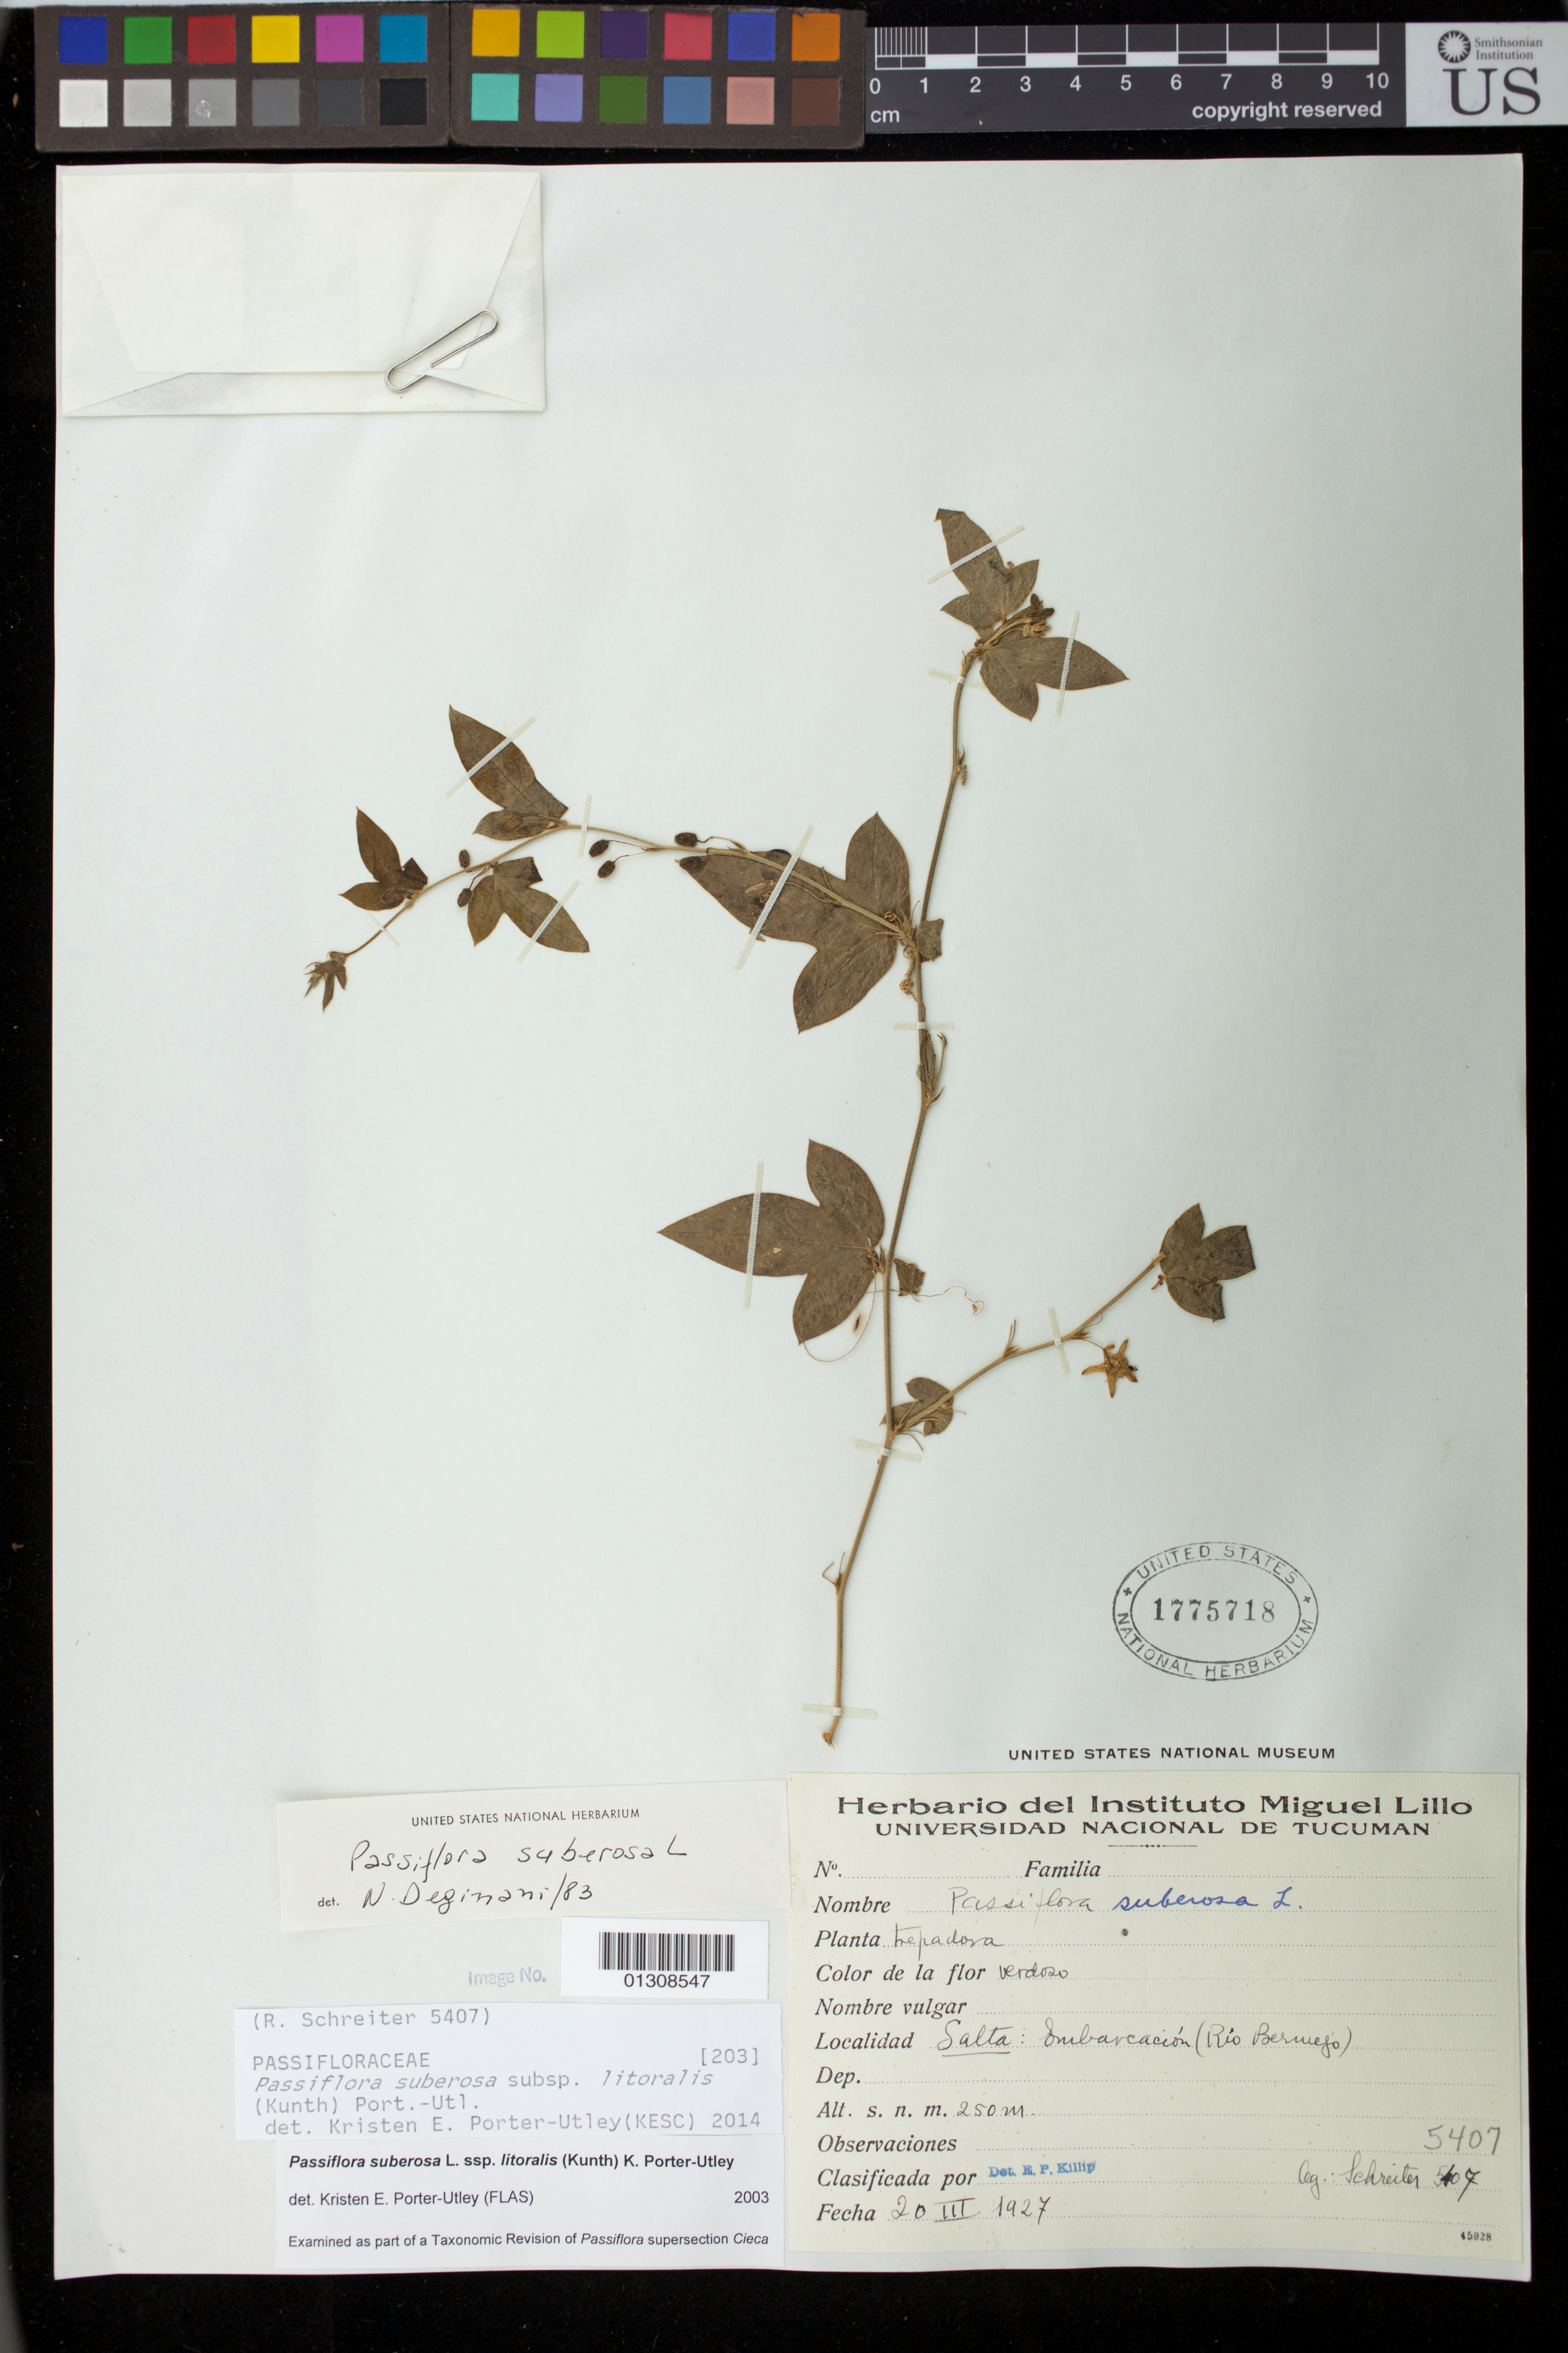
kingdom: Plantae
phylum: Tracheophyta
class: Magnoliopsida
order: Malpighiales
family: Passifloraceae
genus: Passiflora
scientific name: Passiflora suberosa subsp. litoralis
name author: (Kunth) Port.-Utl. et al.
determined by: Porter-Utley, K. E.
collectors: R. Schreiter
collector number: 5407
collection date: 1927-03-20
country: Argentina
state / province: Salta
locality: Rio Bermejo, Embarcacion.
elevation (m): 250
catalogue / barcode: US 1775718